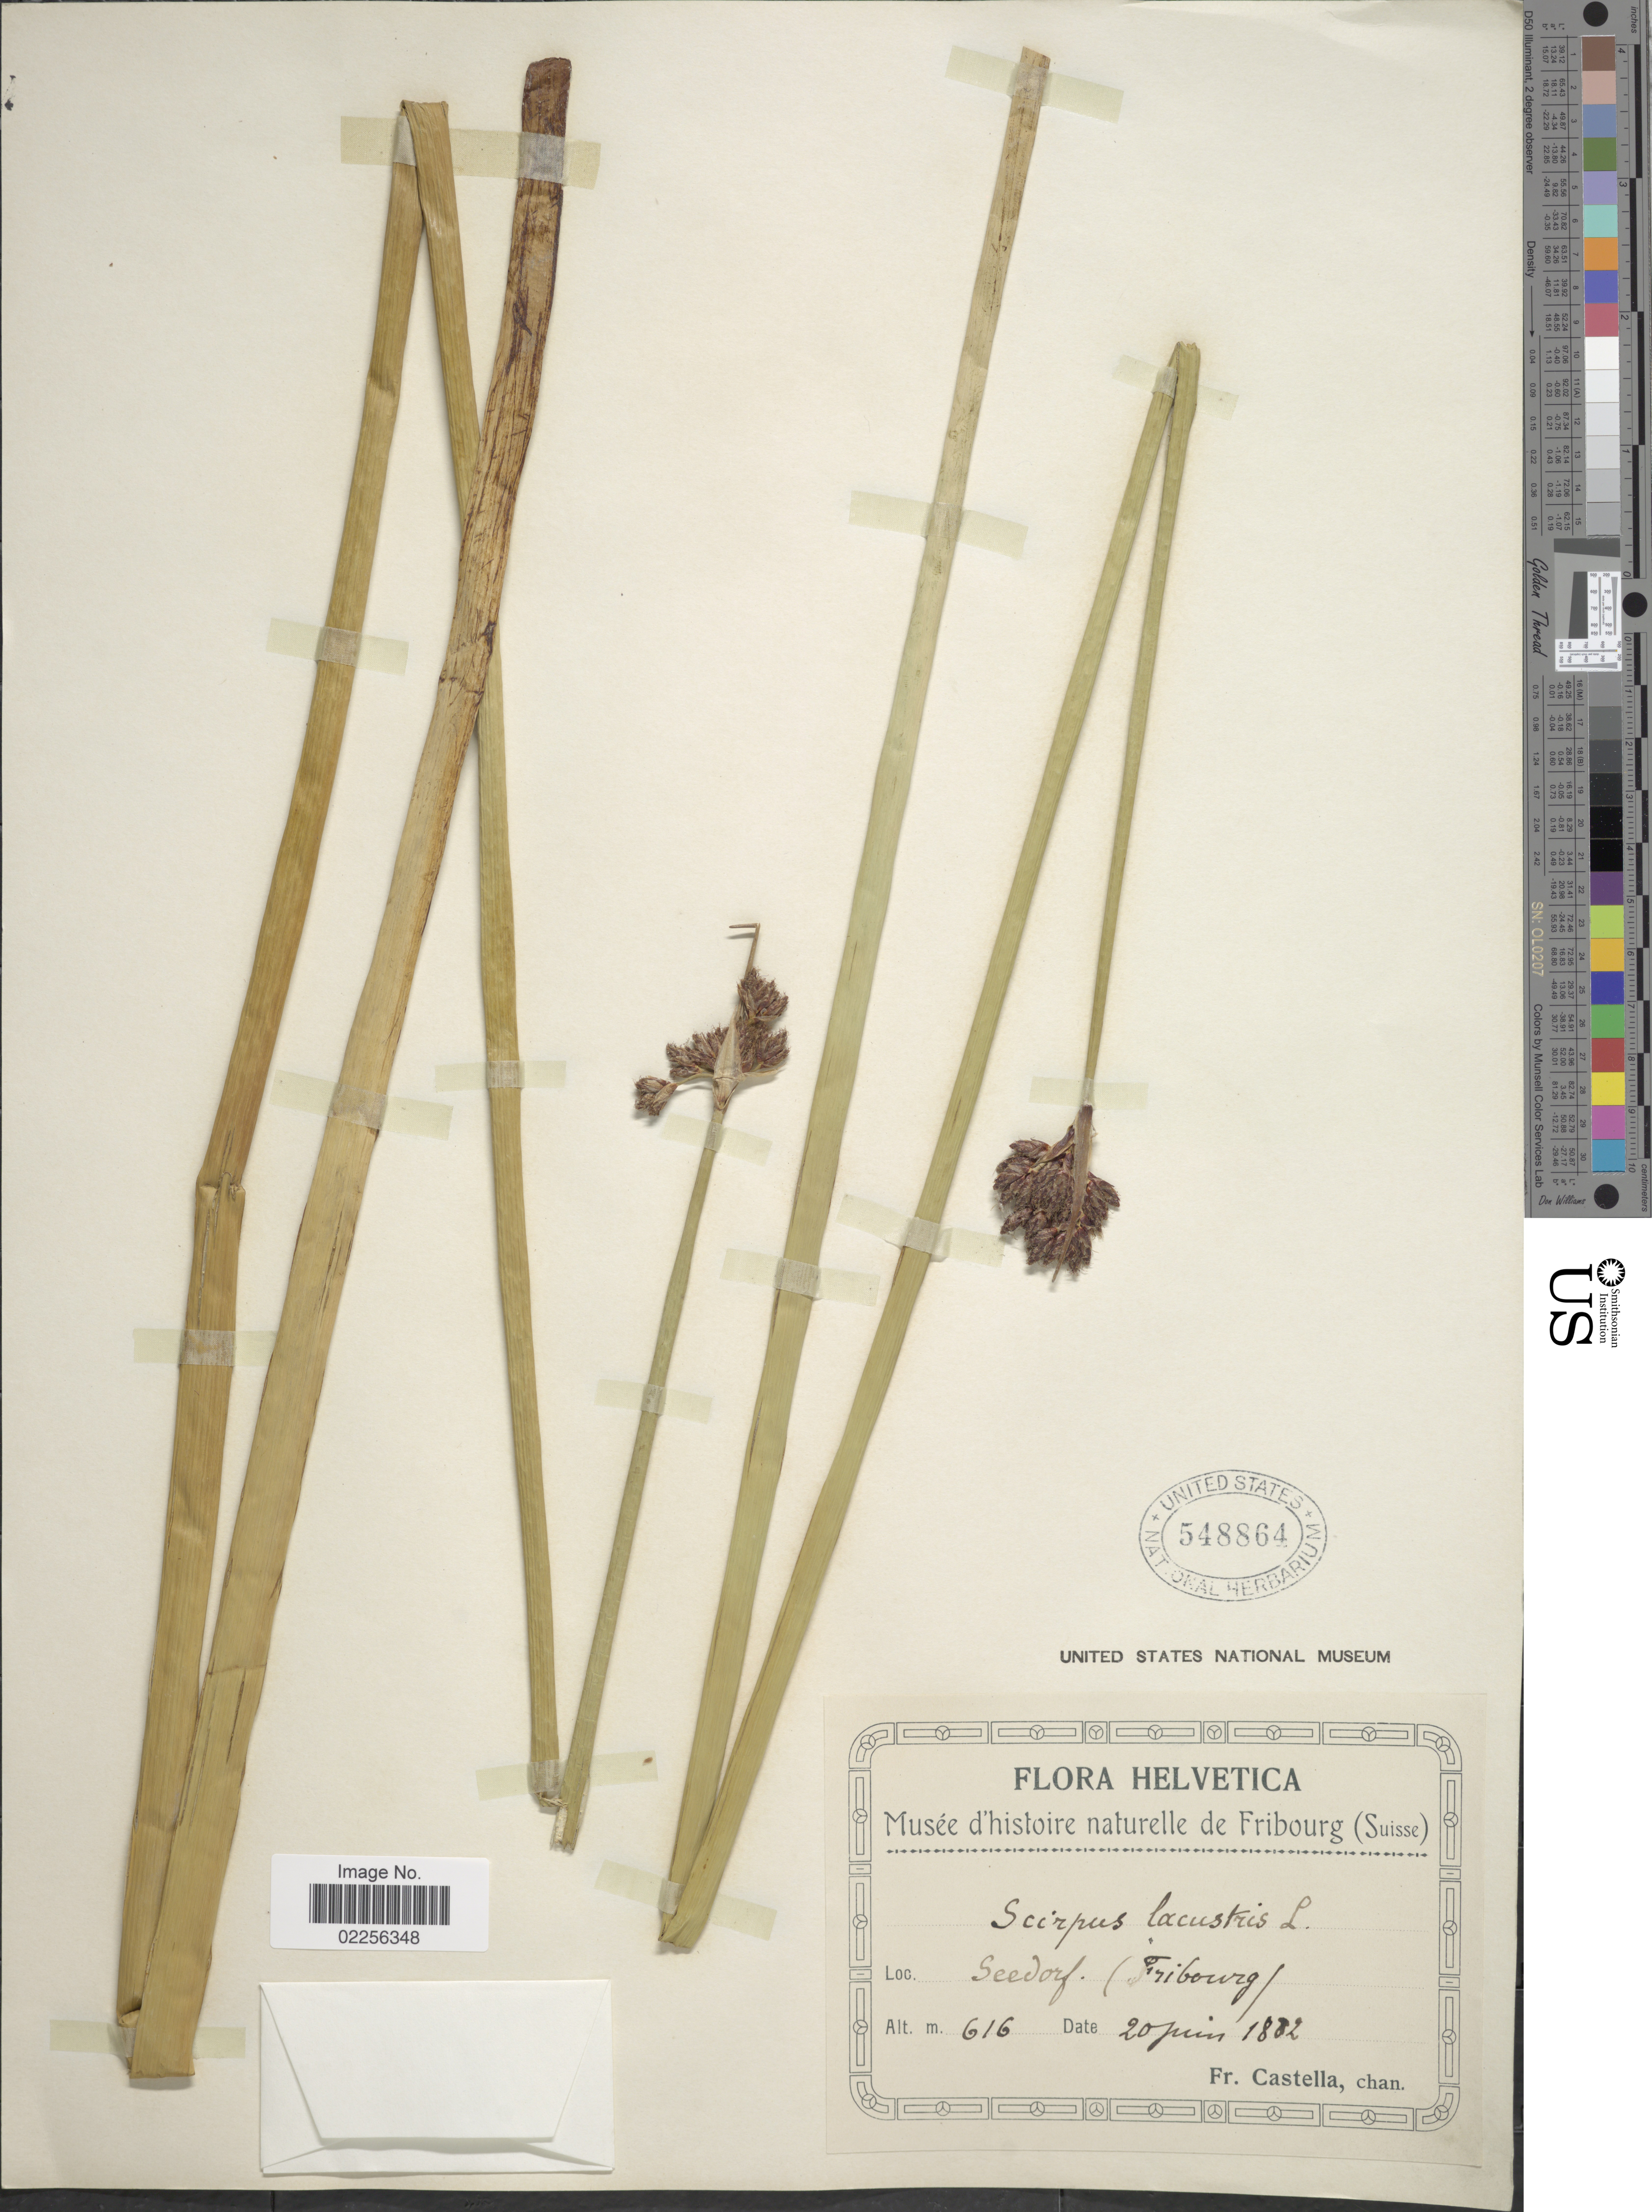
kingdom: Plantae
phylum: Tracheophyta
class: Liliopsida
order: Poales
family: Cyperaceae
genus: Schoenoplectus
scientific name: Schoenoplectus lacustris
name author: (L.) Palla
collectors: Fr. Castella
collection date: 1882-06-20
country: Switzerland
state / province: Fribourg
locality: Helvetica, Seedorf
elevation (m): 616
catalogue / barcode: US 548864